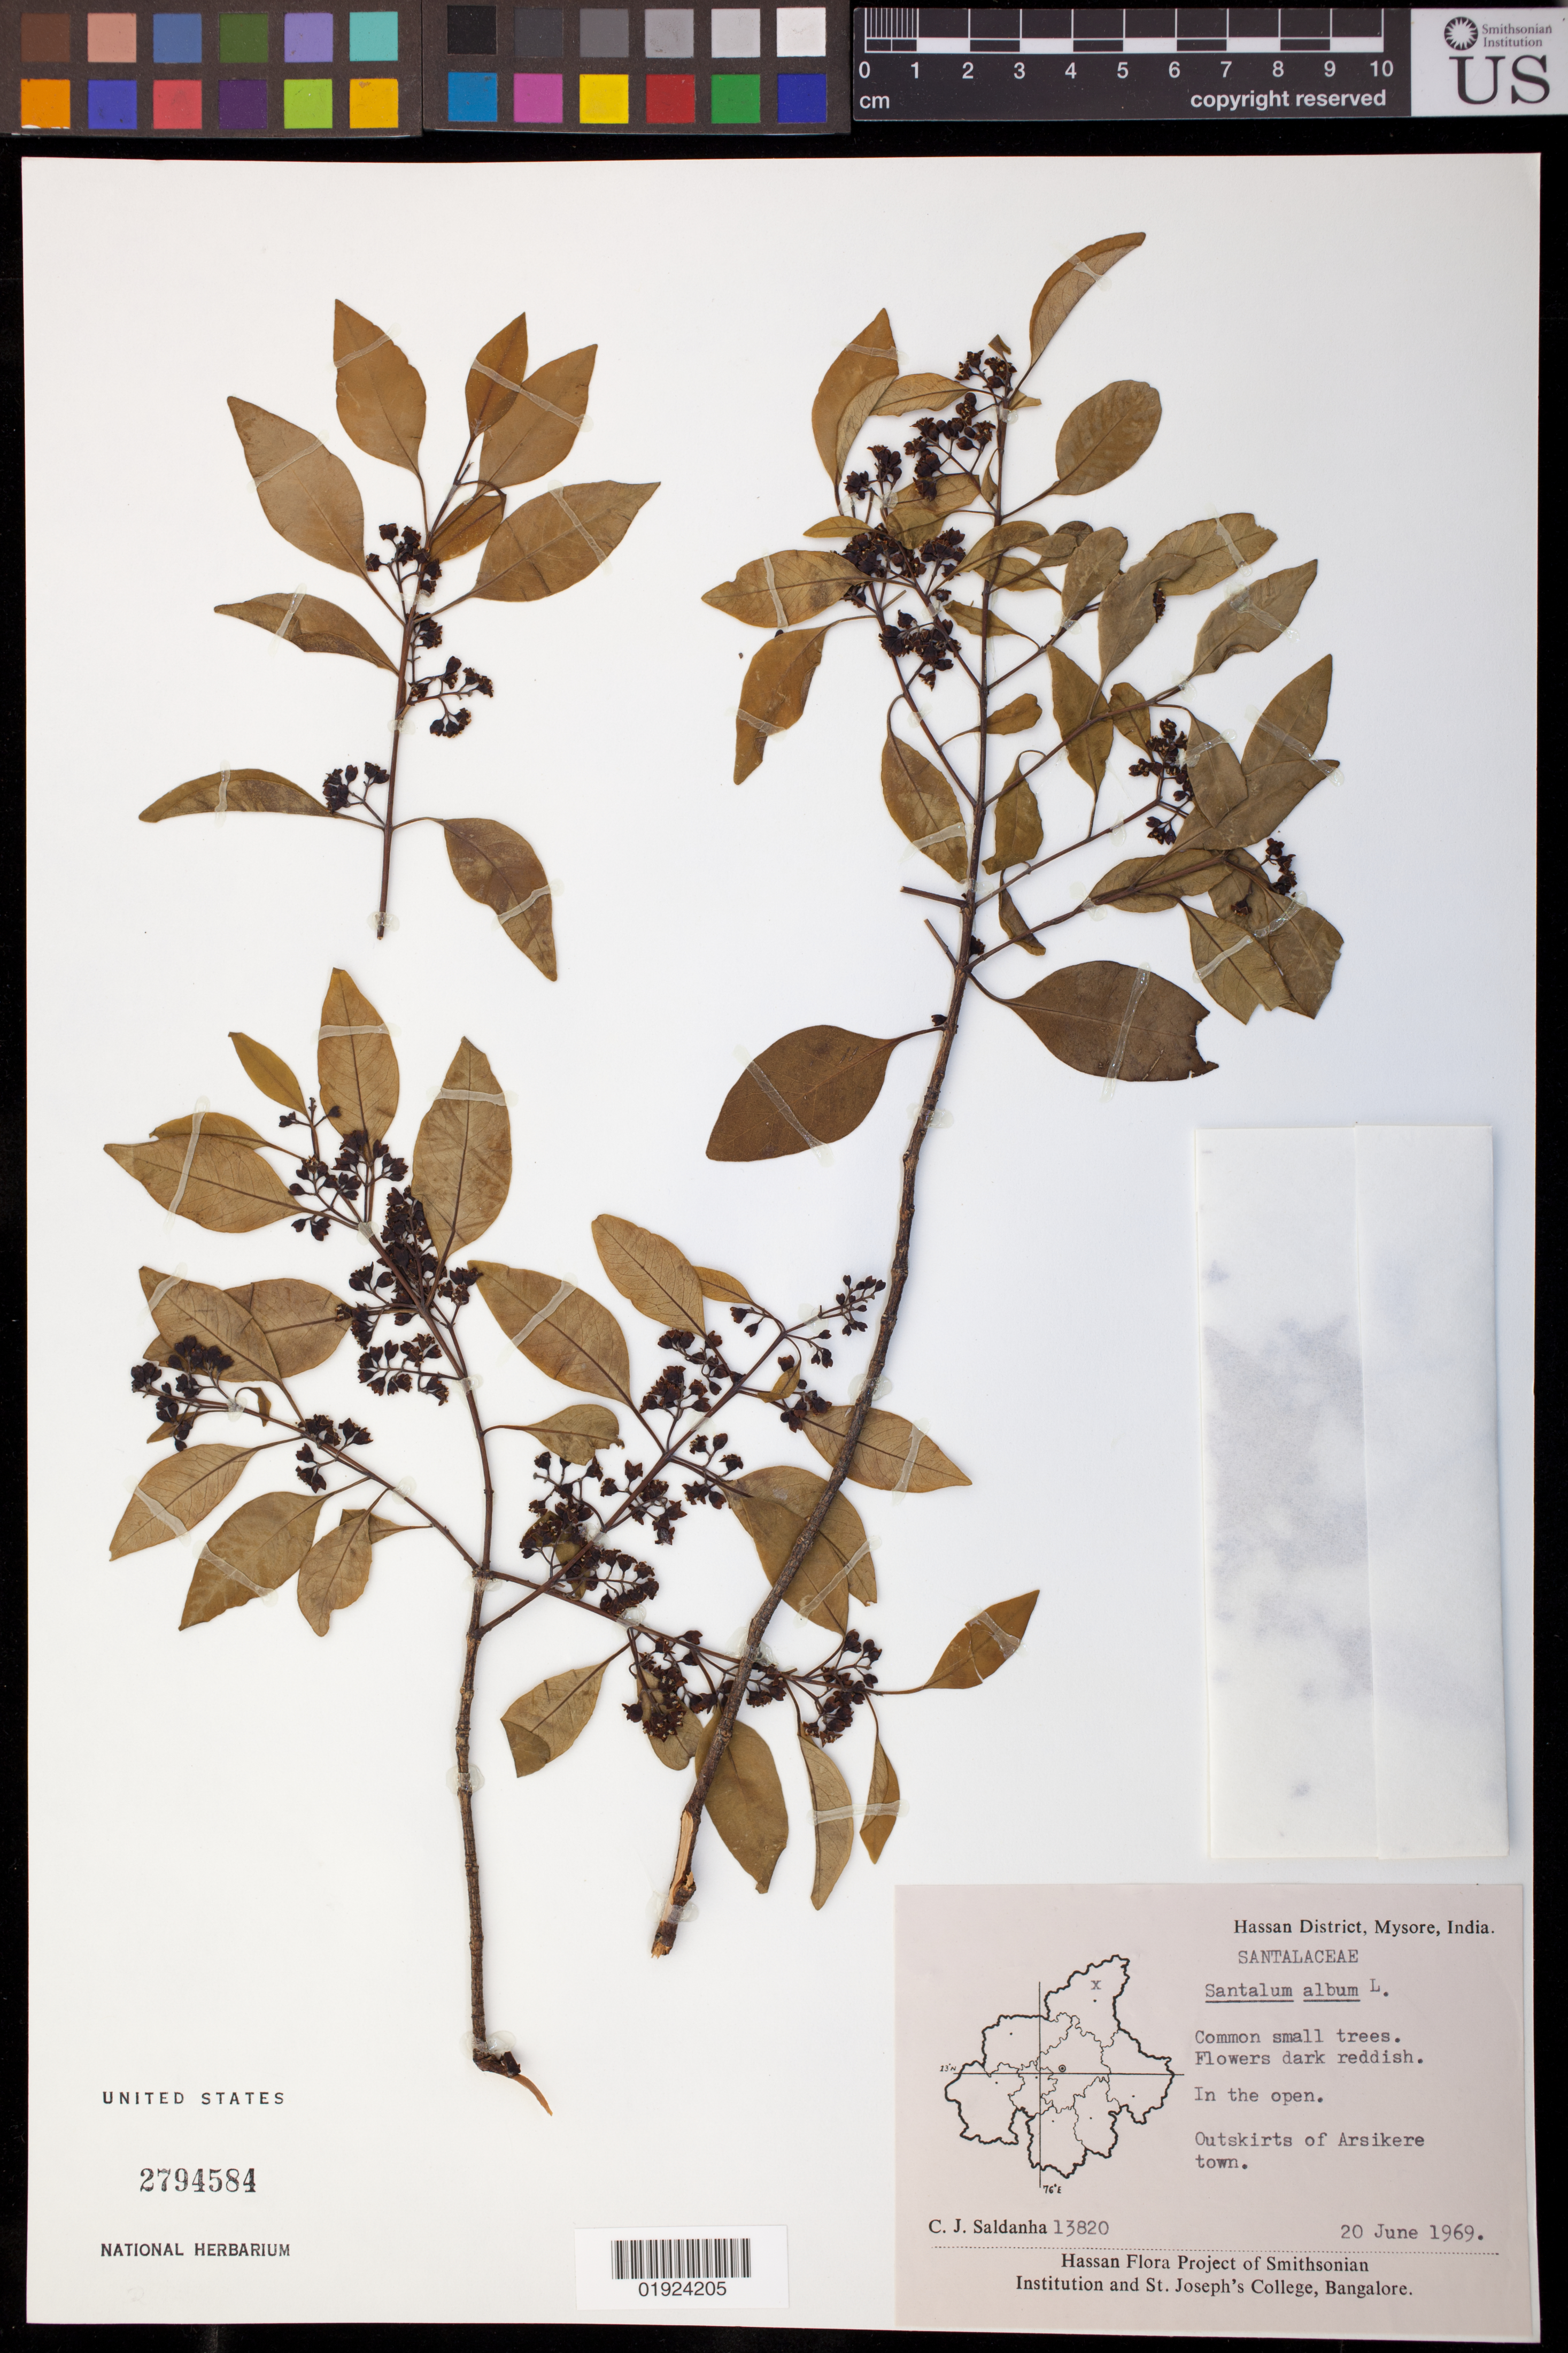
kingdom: Plantae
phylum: Tracheophyta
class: Magnoliopsida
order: Santalales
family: Santalaceae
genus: Santalum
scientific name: Santalum album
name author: L.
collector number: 13820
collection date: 1969-06-20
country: India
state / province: Karnataka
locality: Hassan District, Mysore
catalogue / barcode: US 2794584